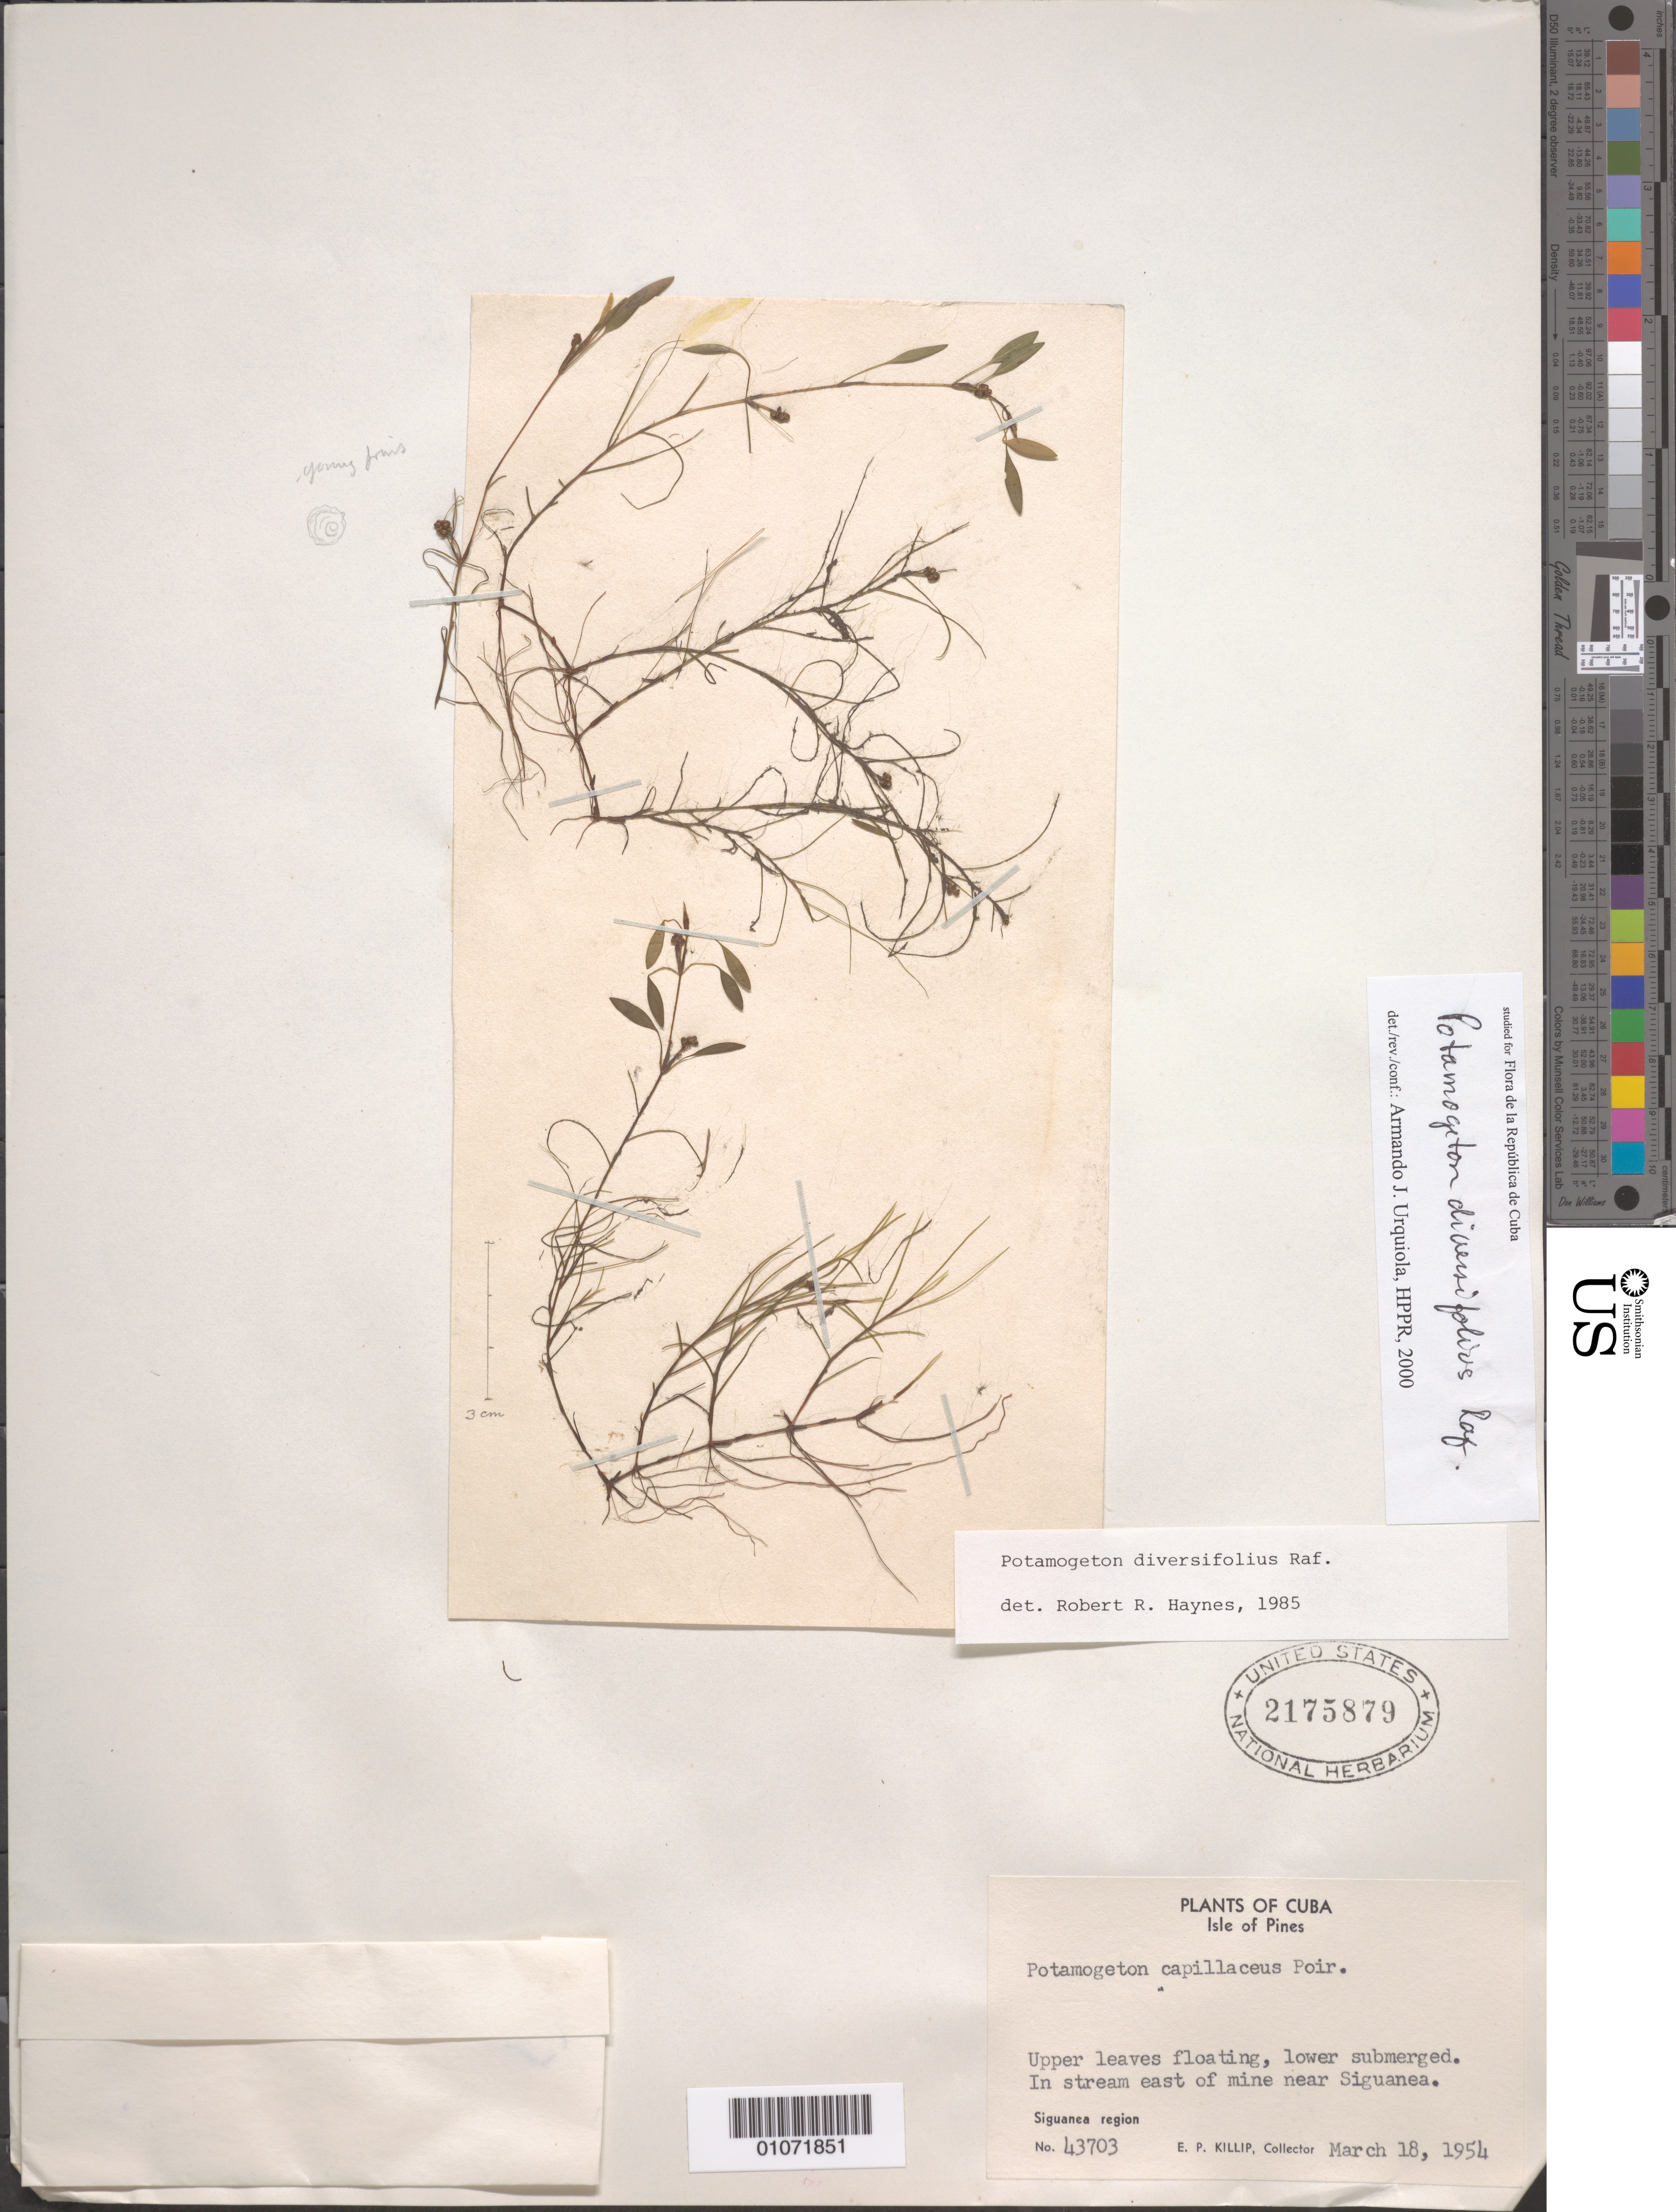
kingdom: Plantae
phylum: Tracheophyta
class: Liliopsida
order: Alismatales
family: Potamogetonaceae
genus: Potamogeton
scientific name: Potamogeton diversifolius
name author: Raf.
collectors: E. P. Killip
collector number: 43703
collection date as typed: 18 Mar 1954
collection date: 1954-03-18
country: Cuba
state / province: Isla de La Juventud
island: Isla de la Juventud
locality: In stream east of mine near Siguenea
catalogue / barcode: US 2175879